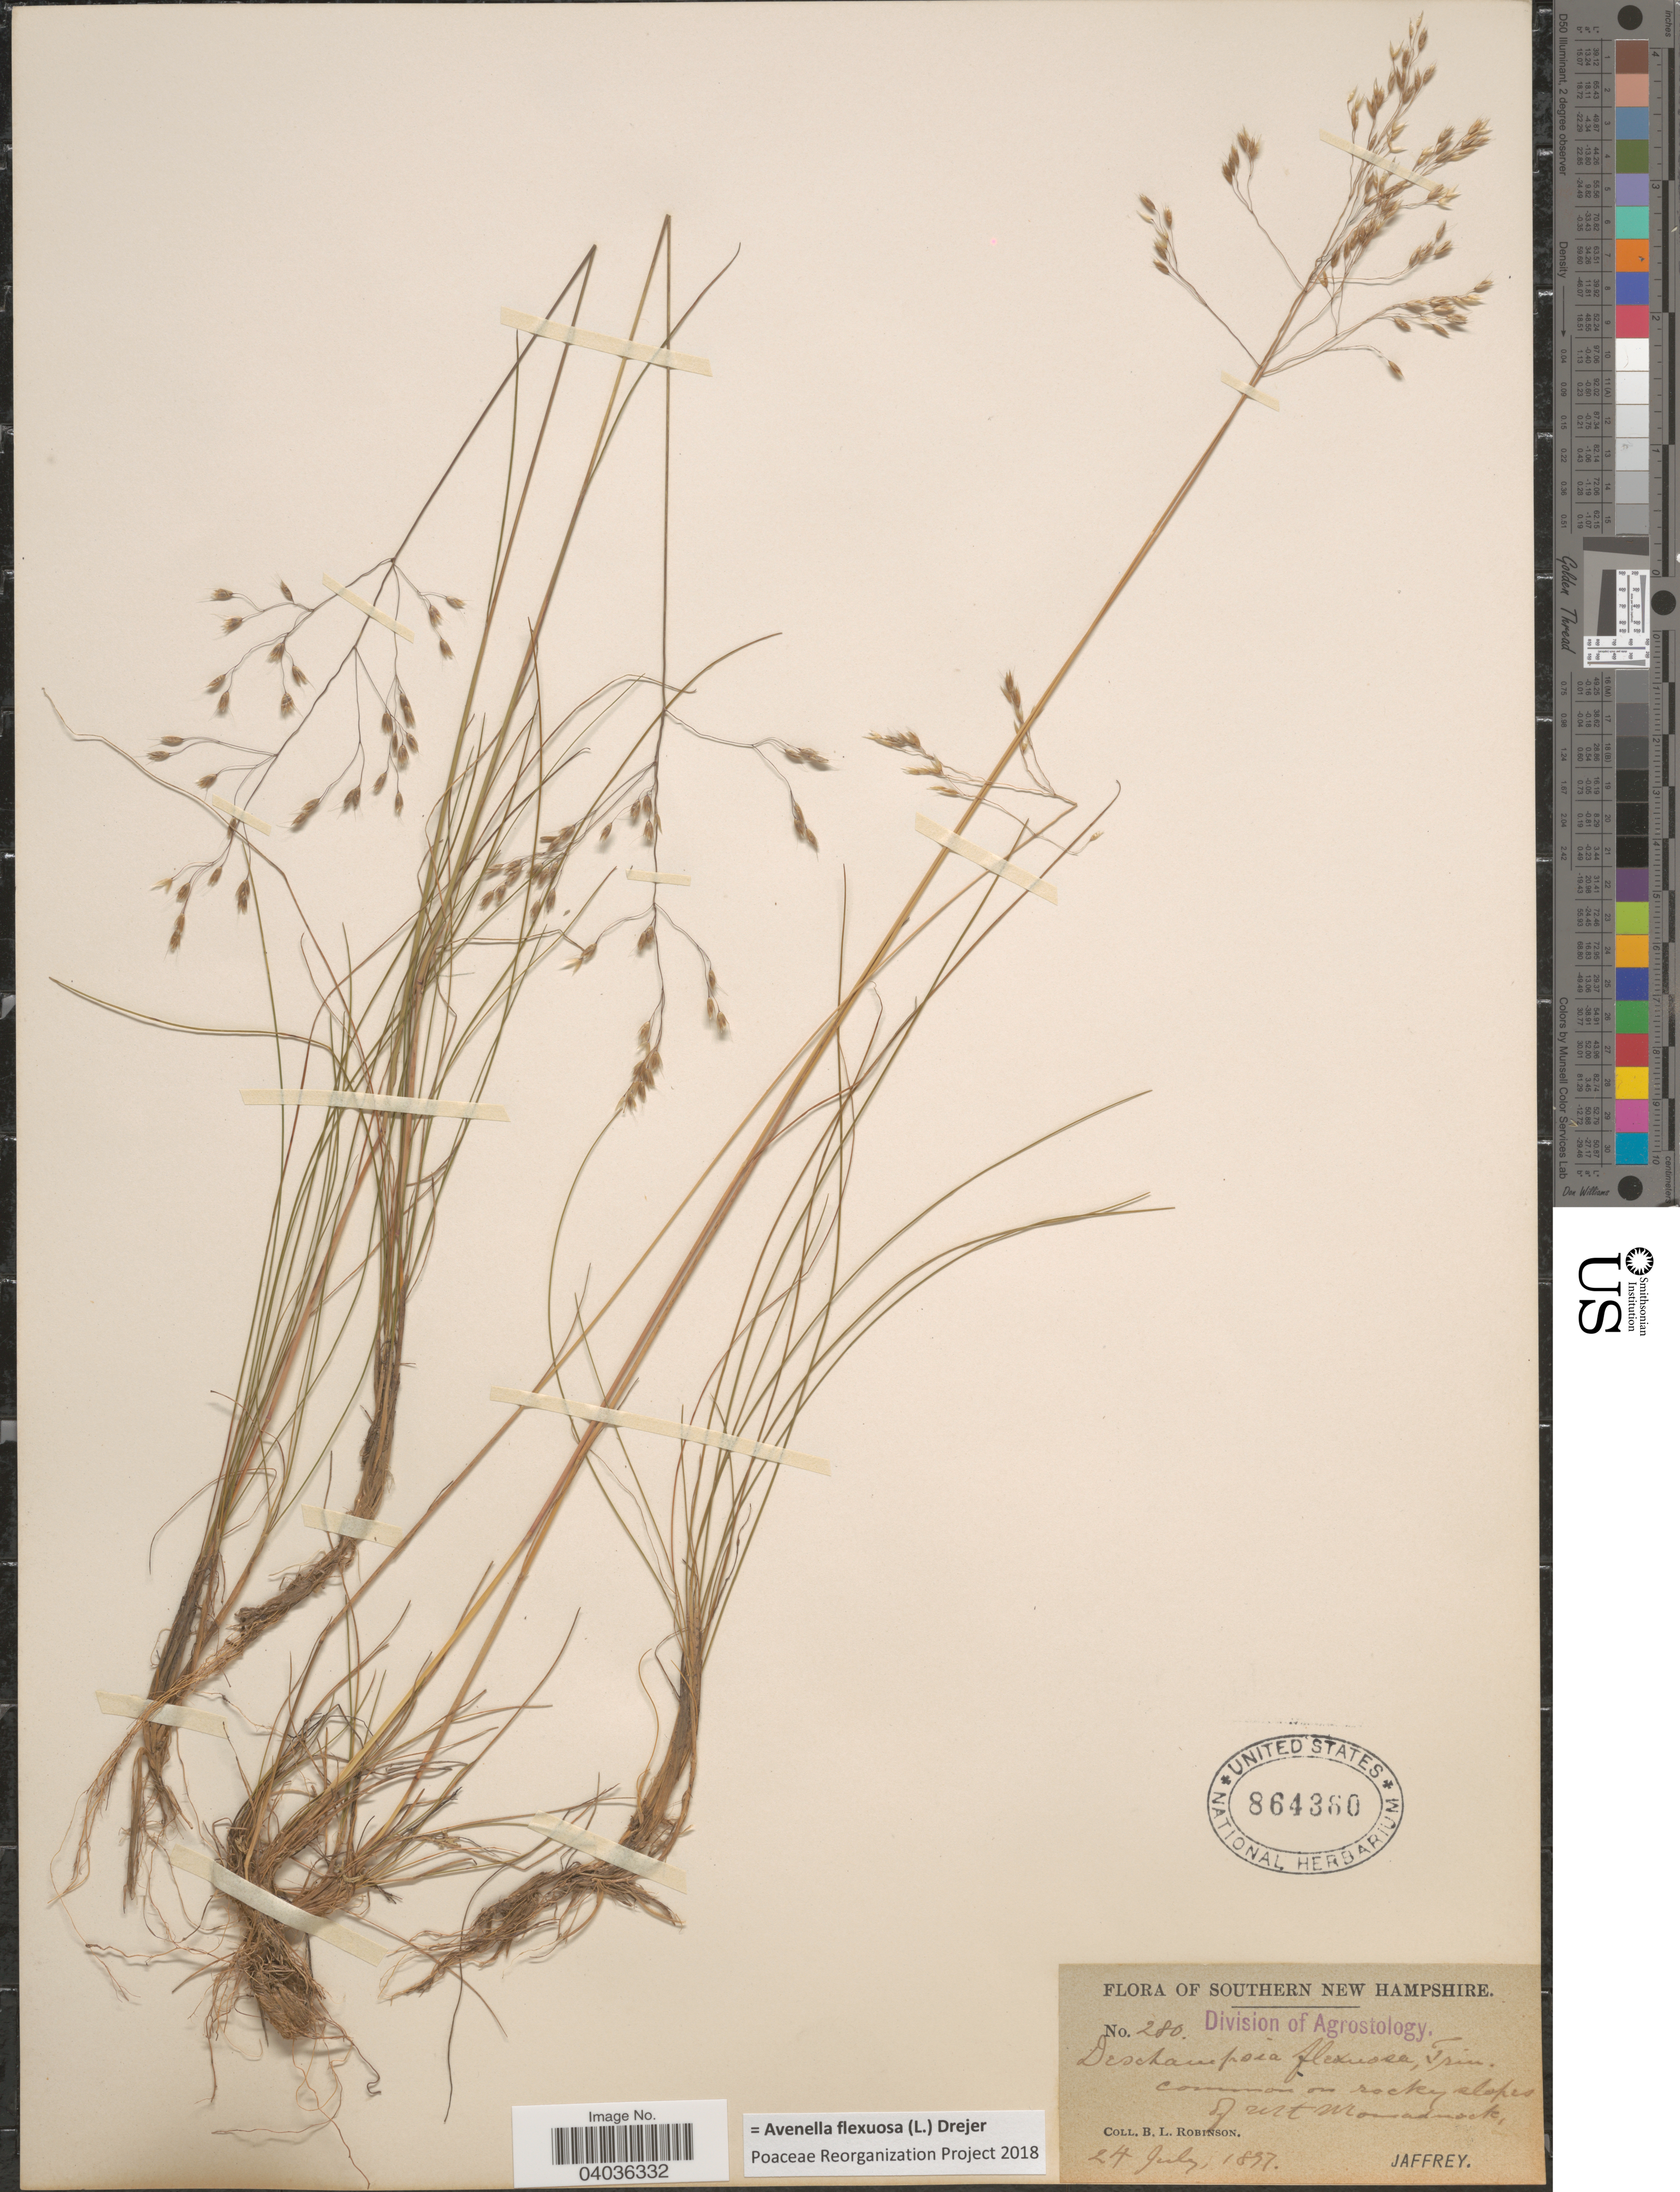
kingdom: Plantae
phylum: Tracheophyta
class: Liliopsida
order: Poales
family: Poaceae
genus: Avenella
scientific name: Avenella flexuosa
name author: (L.) Drejer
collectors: B. L. Robinson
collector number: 280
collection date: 1897-07-24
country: United States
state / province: New Hampshire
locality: Southern New Hampshire. Common on rocky slopes of Mt. Monadnock. Jaffrey.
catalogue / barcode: US 864360